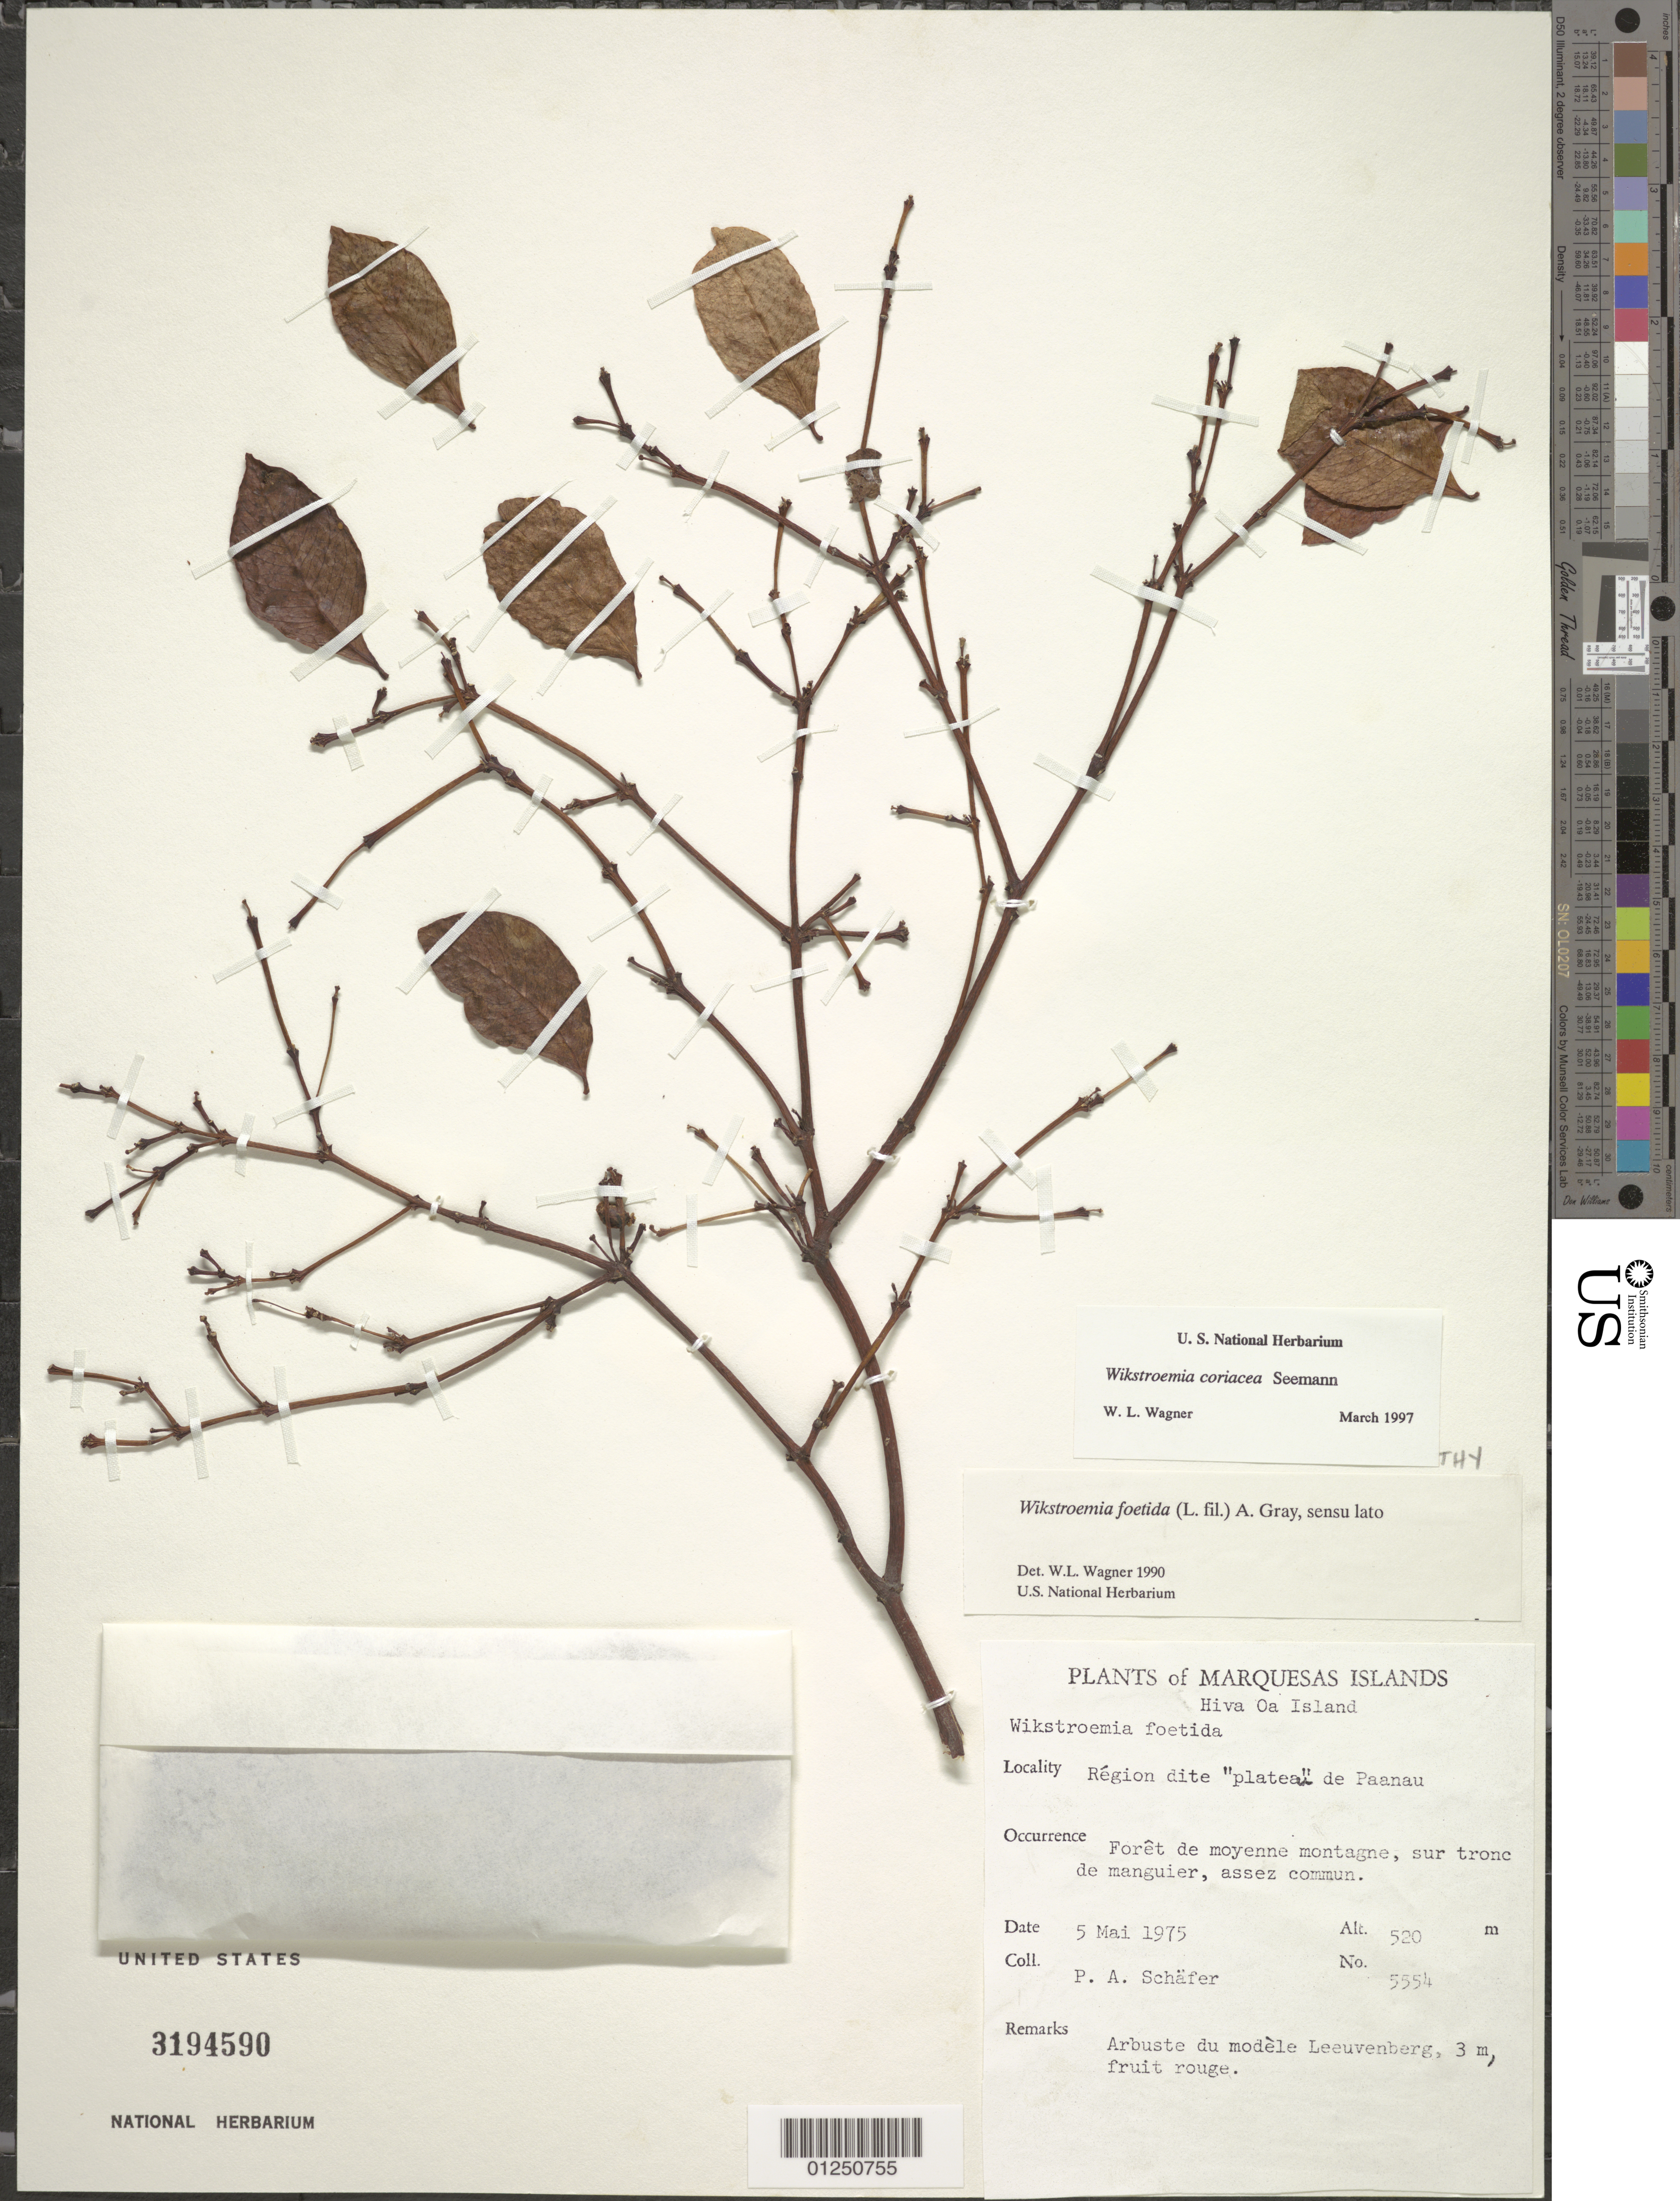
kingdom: Plantae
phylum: Tracheophyta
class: Magnoliopsida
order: Malvales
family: Thymelaeaceae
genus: Wikstroemia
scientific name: Wikstroemia coriacea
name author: Seem.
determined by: Wagner, W. L., (BOT), Smithsonian Institution - National Museum of Natural History (UNITED STATES)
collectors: P. A. Schäfer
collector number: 5554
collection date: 1975-05-05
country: French Polynesia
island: Hiva Oa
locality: région dite "plateau" de Paanau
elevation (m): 520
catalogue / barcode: US 3194590